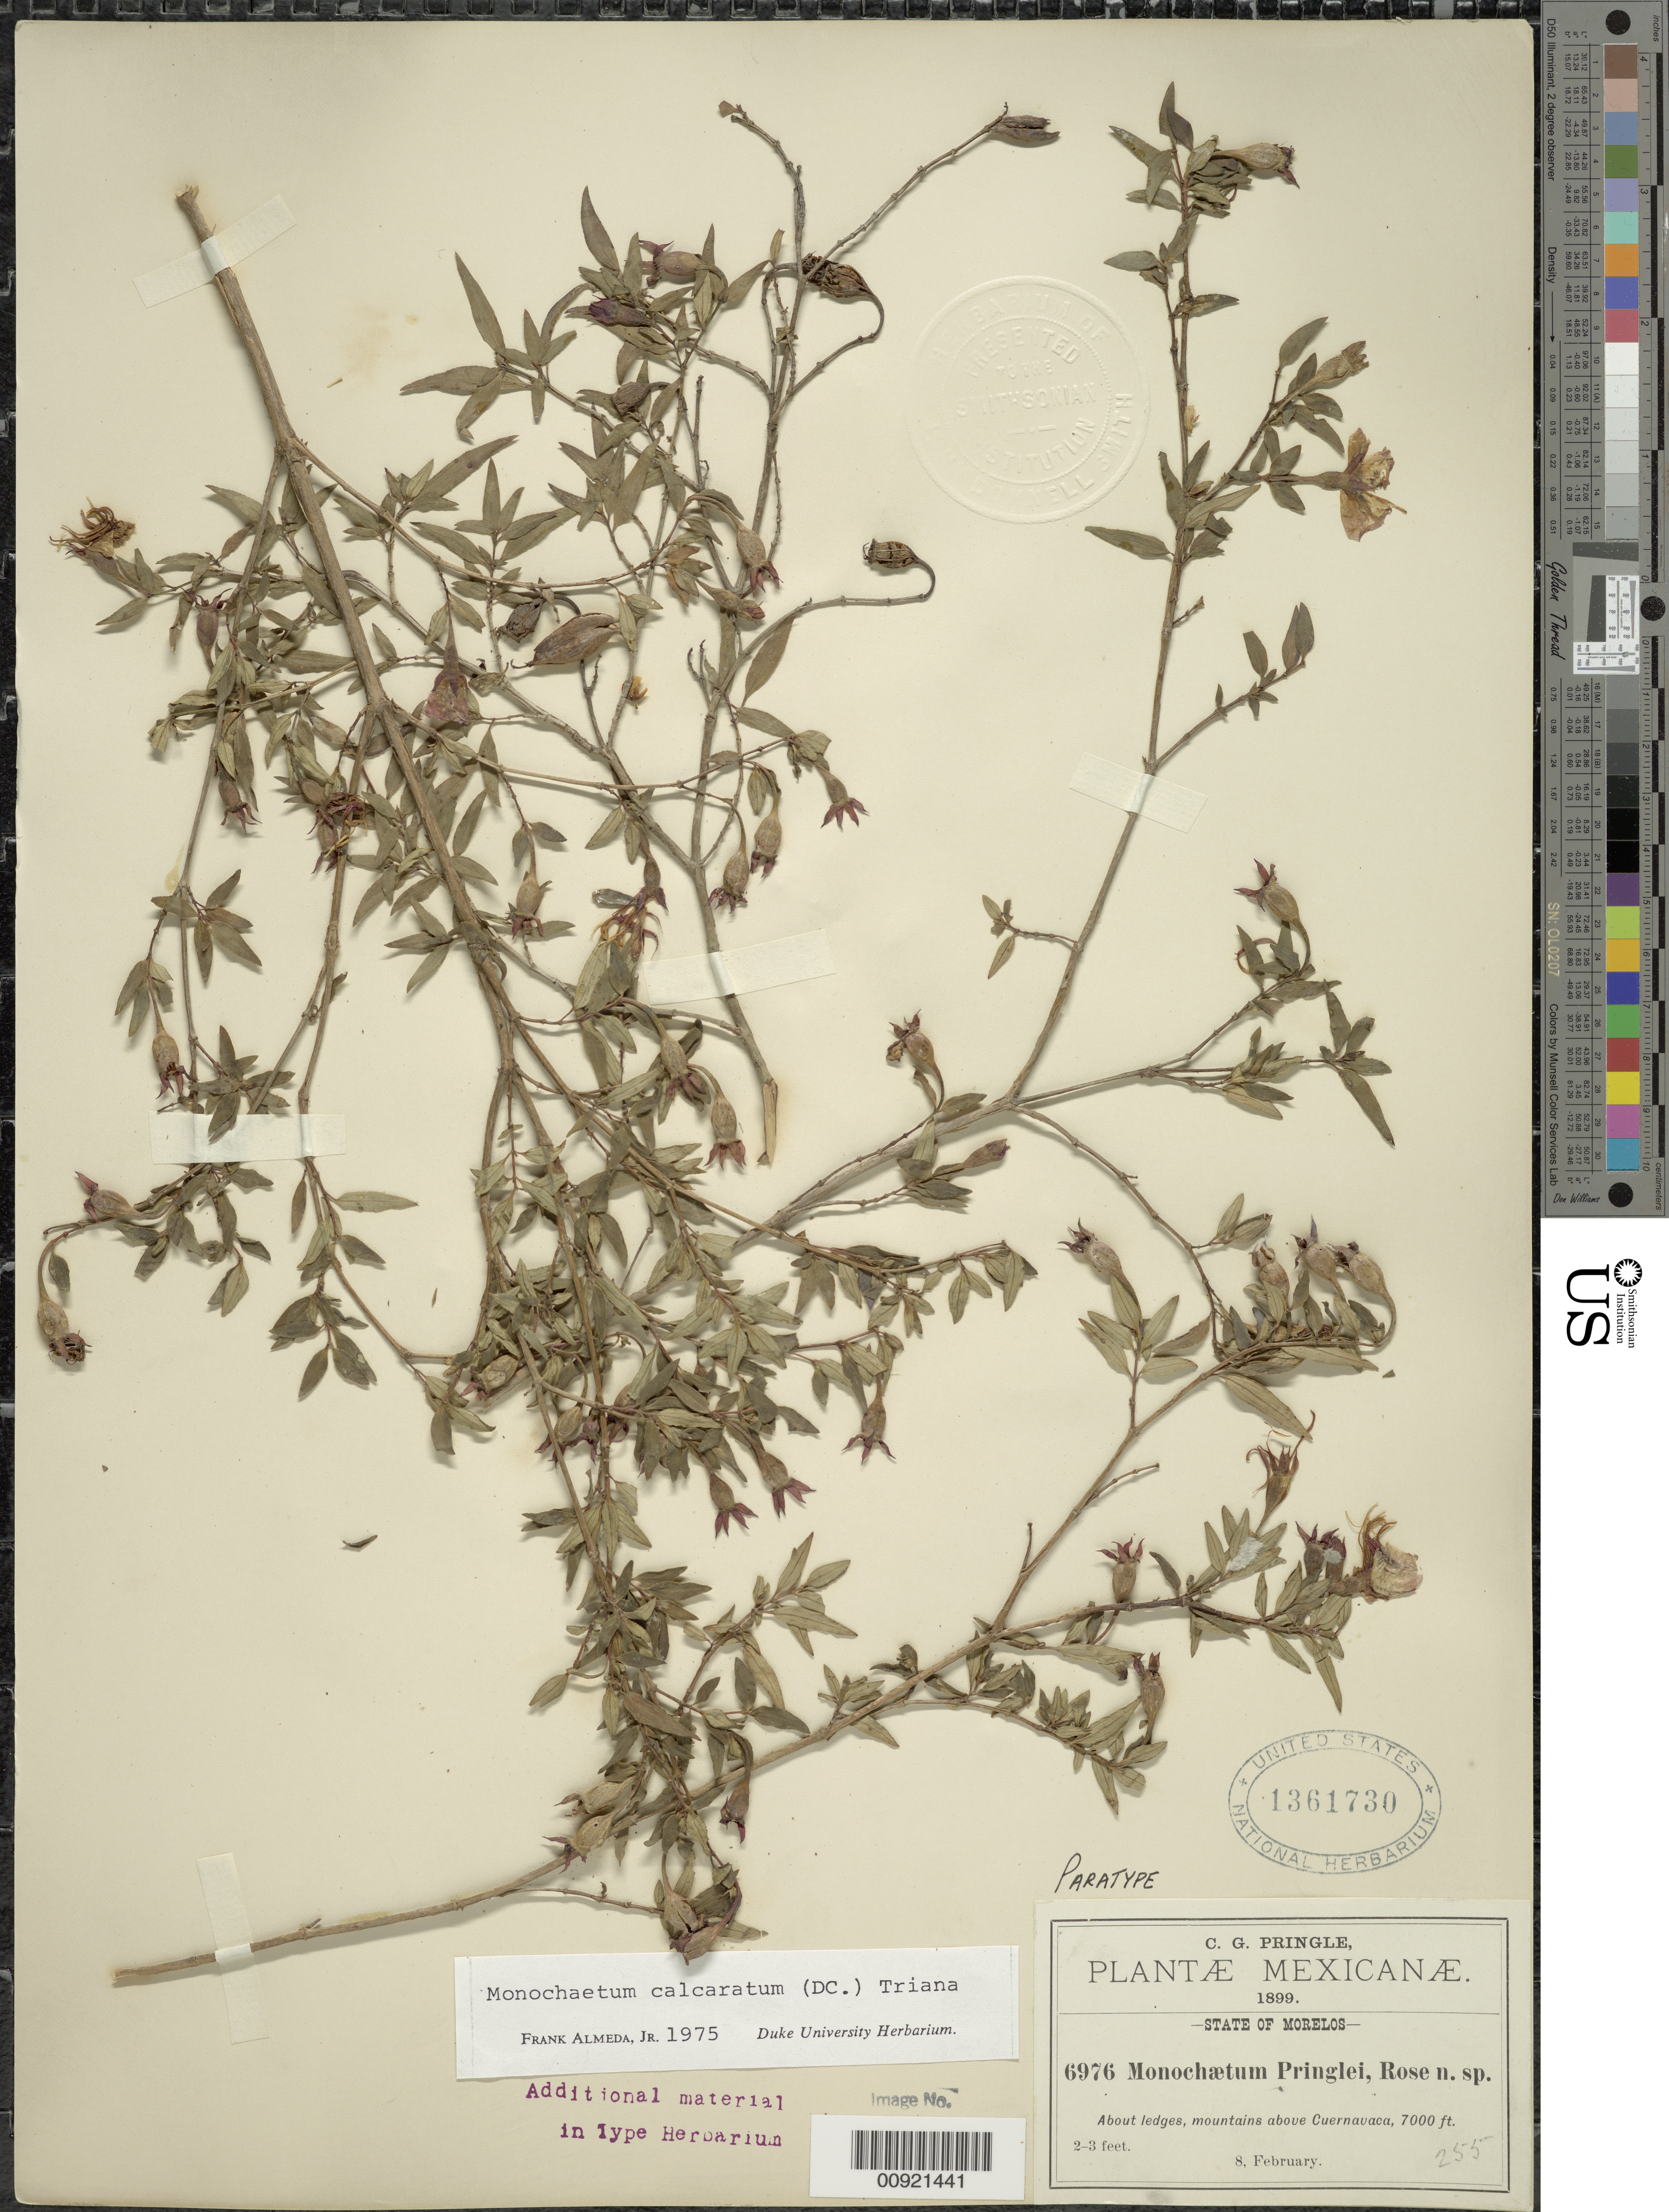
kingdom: Plantae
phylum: Tracheophyta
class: Magnoliopsida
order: Myrtales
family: Melastomataceae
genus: Monochaetum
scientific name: Monochaetum calcaratum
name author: (DC.) Triana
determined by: Almeda, F.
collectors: C. G. Pringle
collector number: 6976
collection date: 1899-02-08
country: Mexico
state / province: Morelos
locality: Mountains above Cuernavaca.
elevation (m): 2134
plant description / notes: Paratype of Monochaetum pringlei Rose.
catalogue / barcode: US 1361730